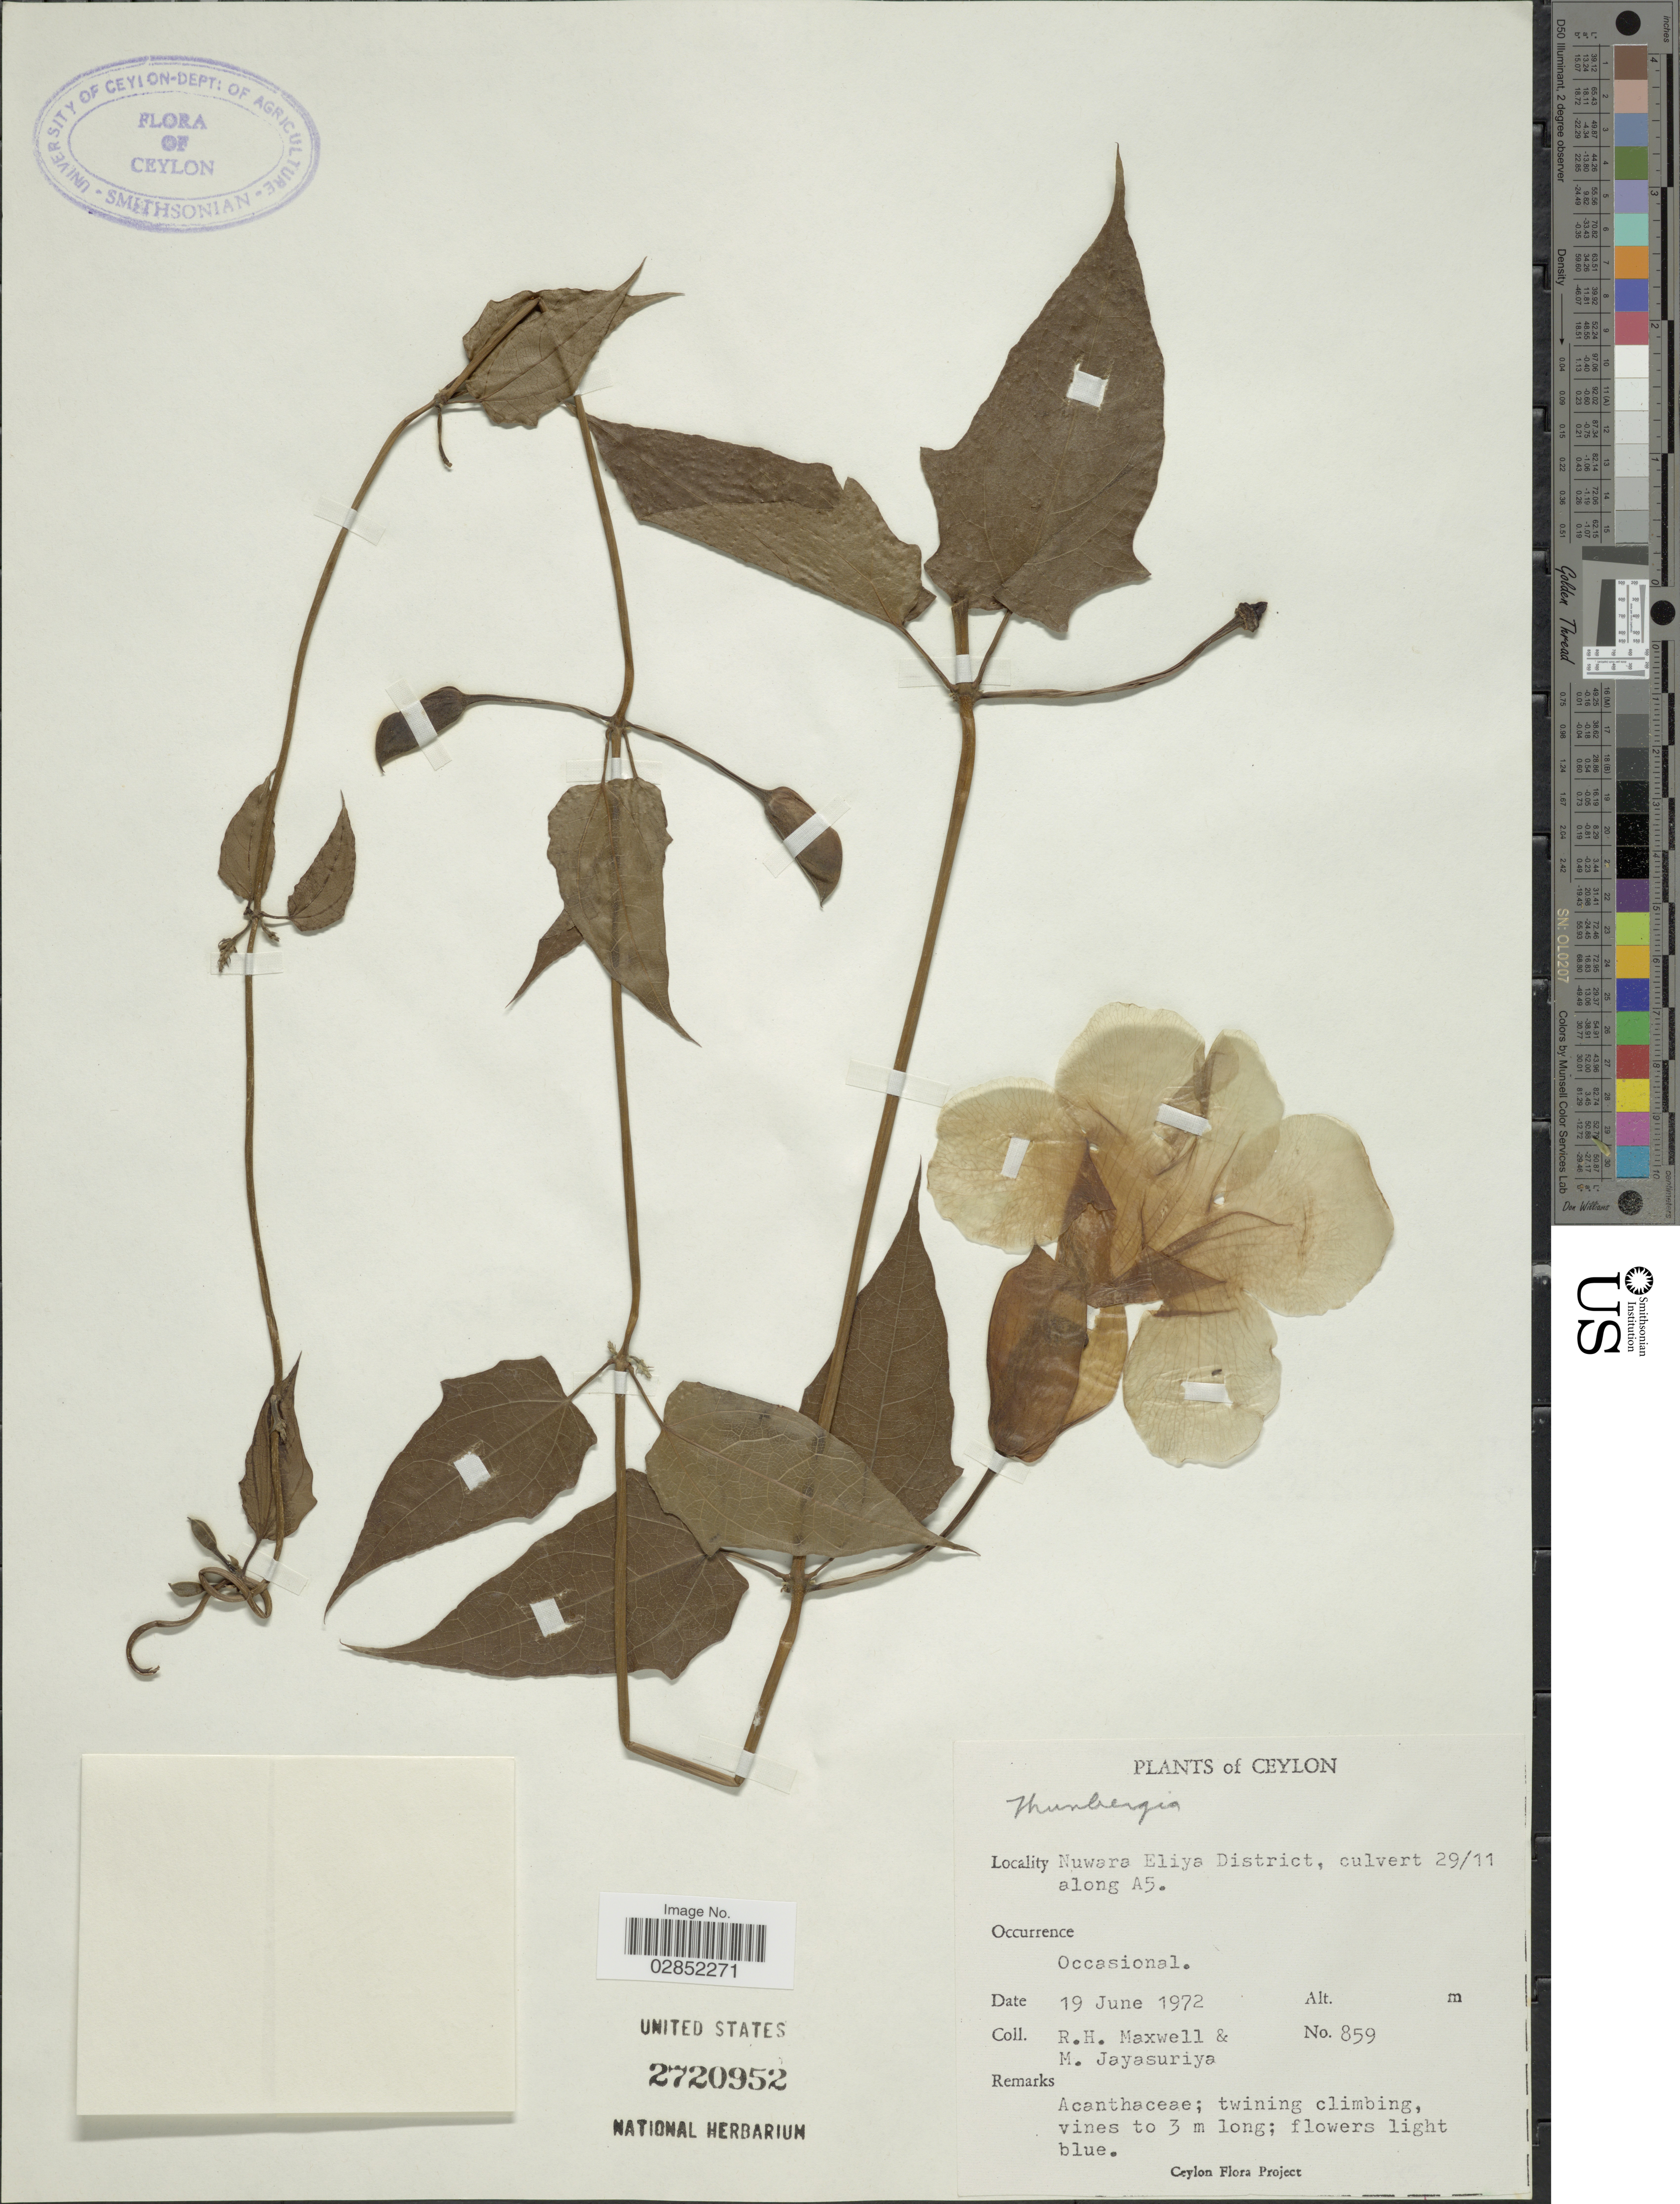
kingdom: Plantae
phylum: Tracheophyta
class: Magnoliopsida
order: Lamiales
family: Acanthaceae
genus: Thunbergia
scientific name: Thunbergia laurifolia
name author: Lindl.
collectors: R. Maxwell & M. Jayasuriya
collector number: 859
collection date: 1972-06-19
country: Sri Lanka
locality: Nuwara Eliya District, culvert 29/11 along A5.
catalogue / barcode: US 2720952